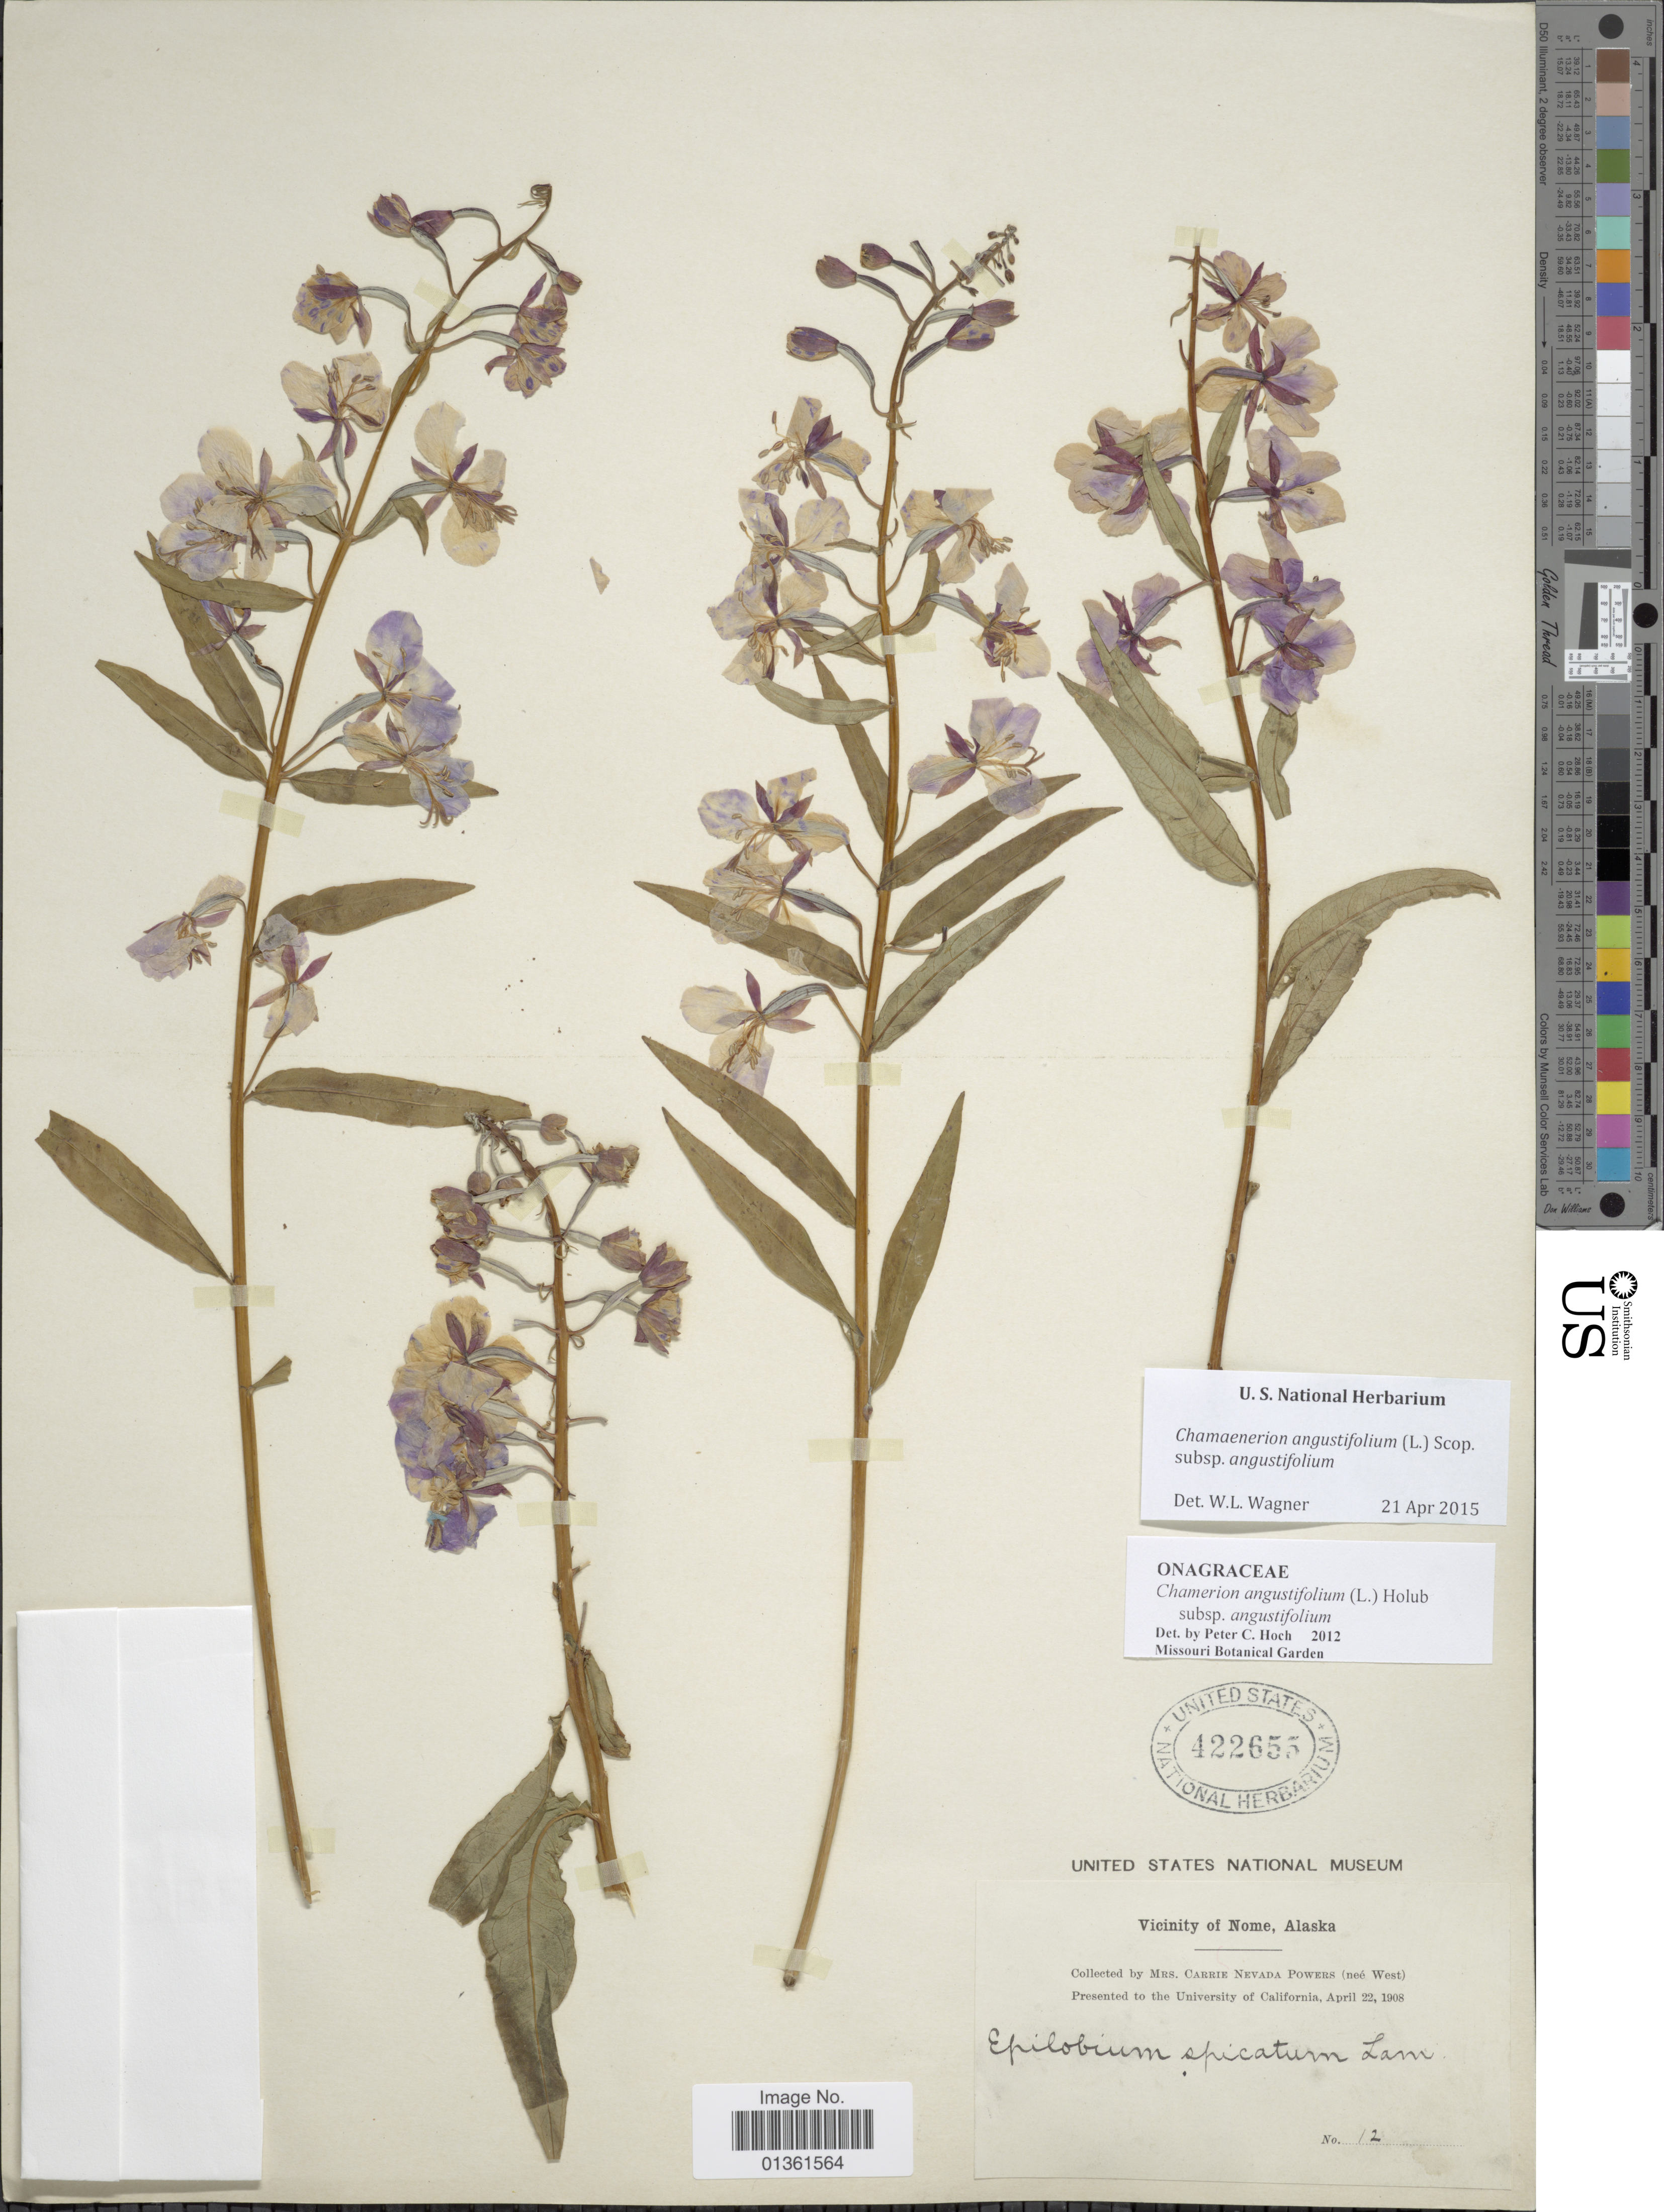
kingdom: Plantae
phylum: Tracheophyta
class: Magnoliopsida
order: Myrtales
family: Onagraceae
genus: Chamaenerion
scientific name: Chamaenerion angustifolium subsp. angustifolium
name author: (L.) Scop.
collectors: C. Powers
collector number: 12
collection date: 1908-04-22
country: United States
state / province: Alaska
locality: Vicinity of Nome.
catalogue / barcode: US 422655